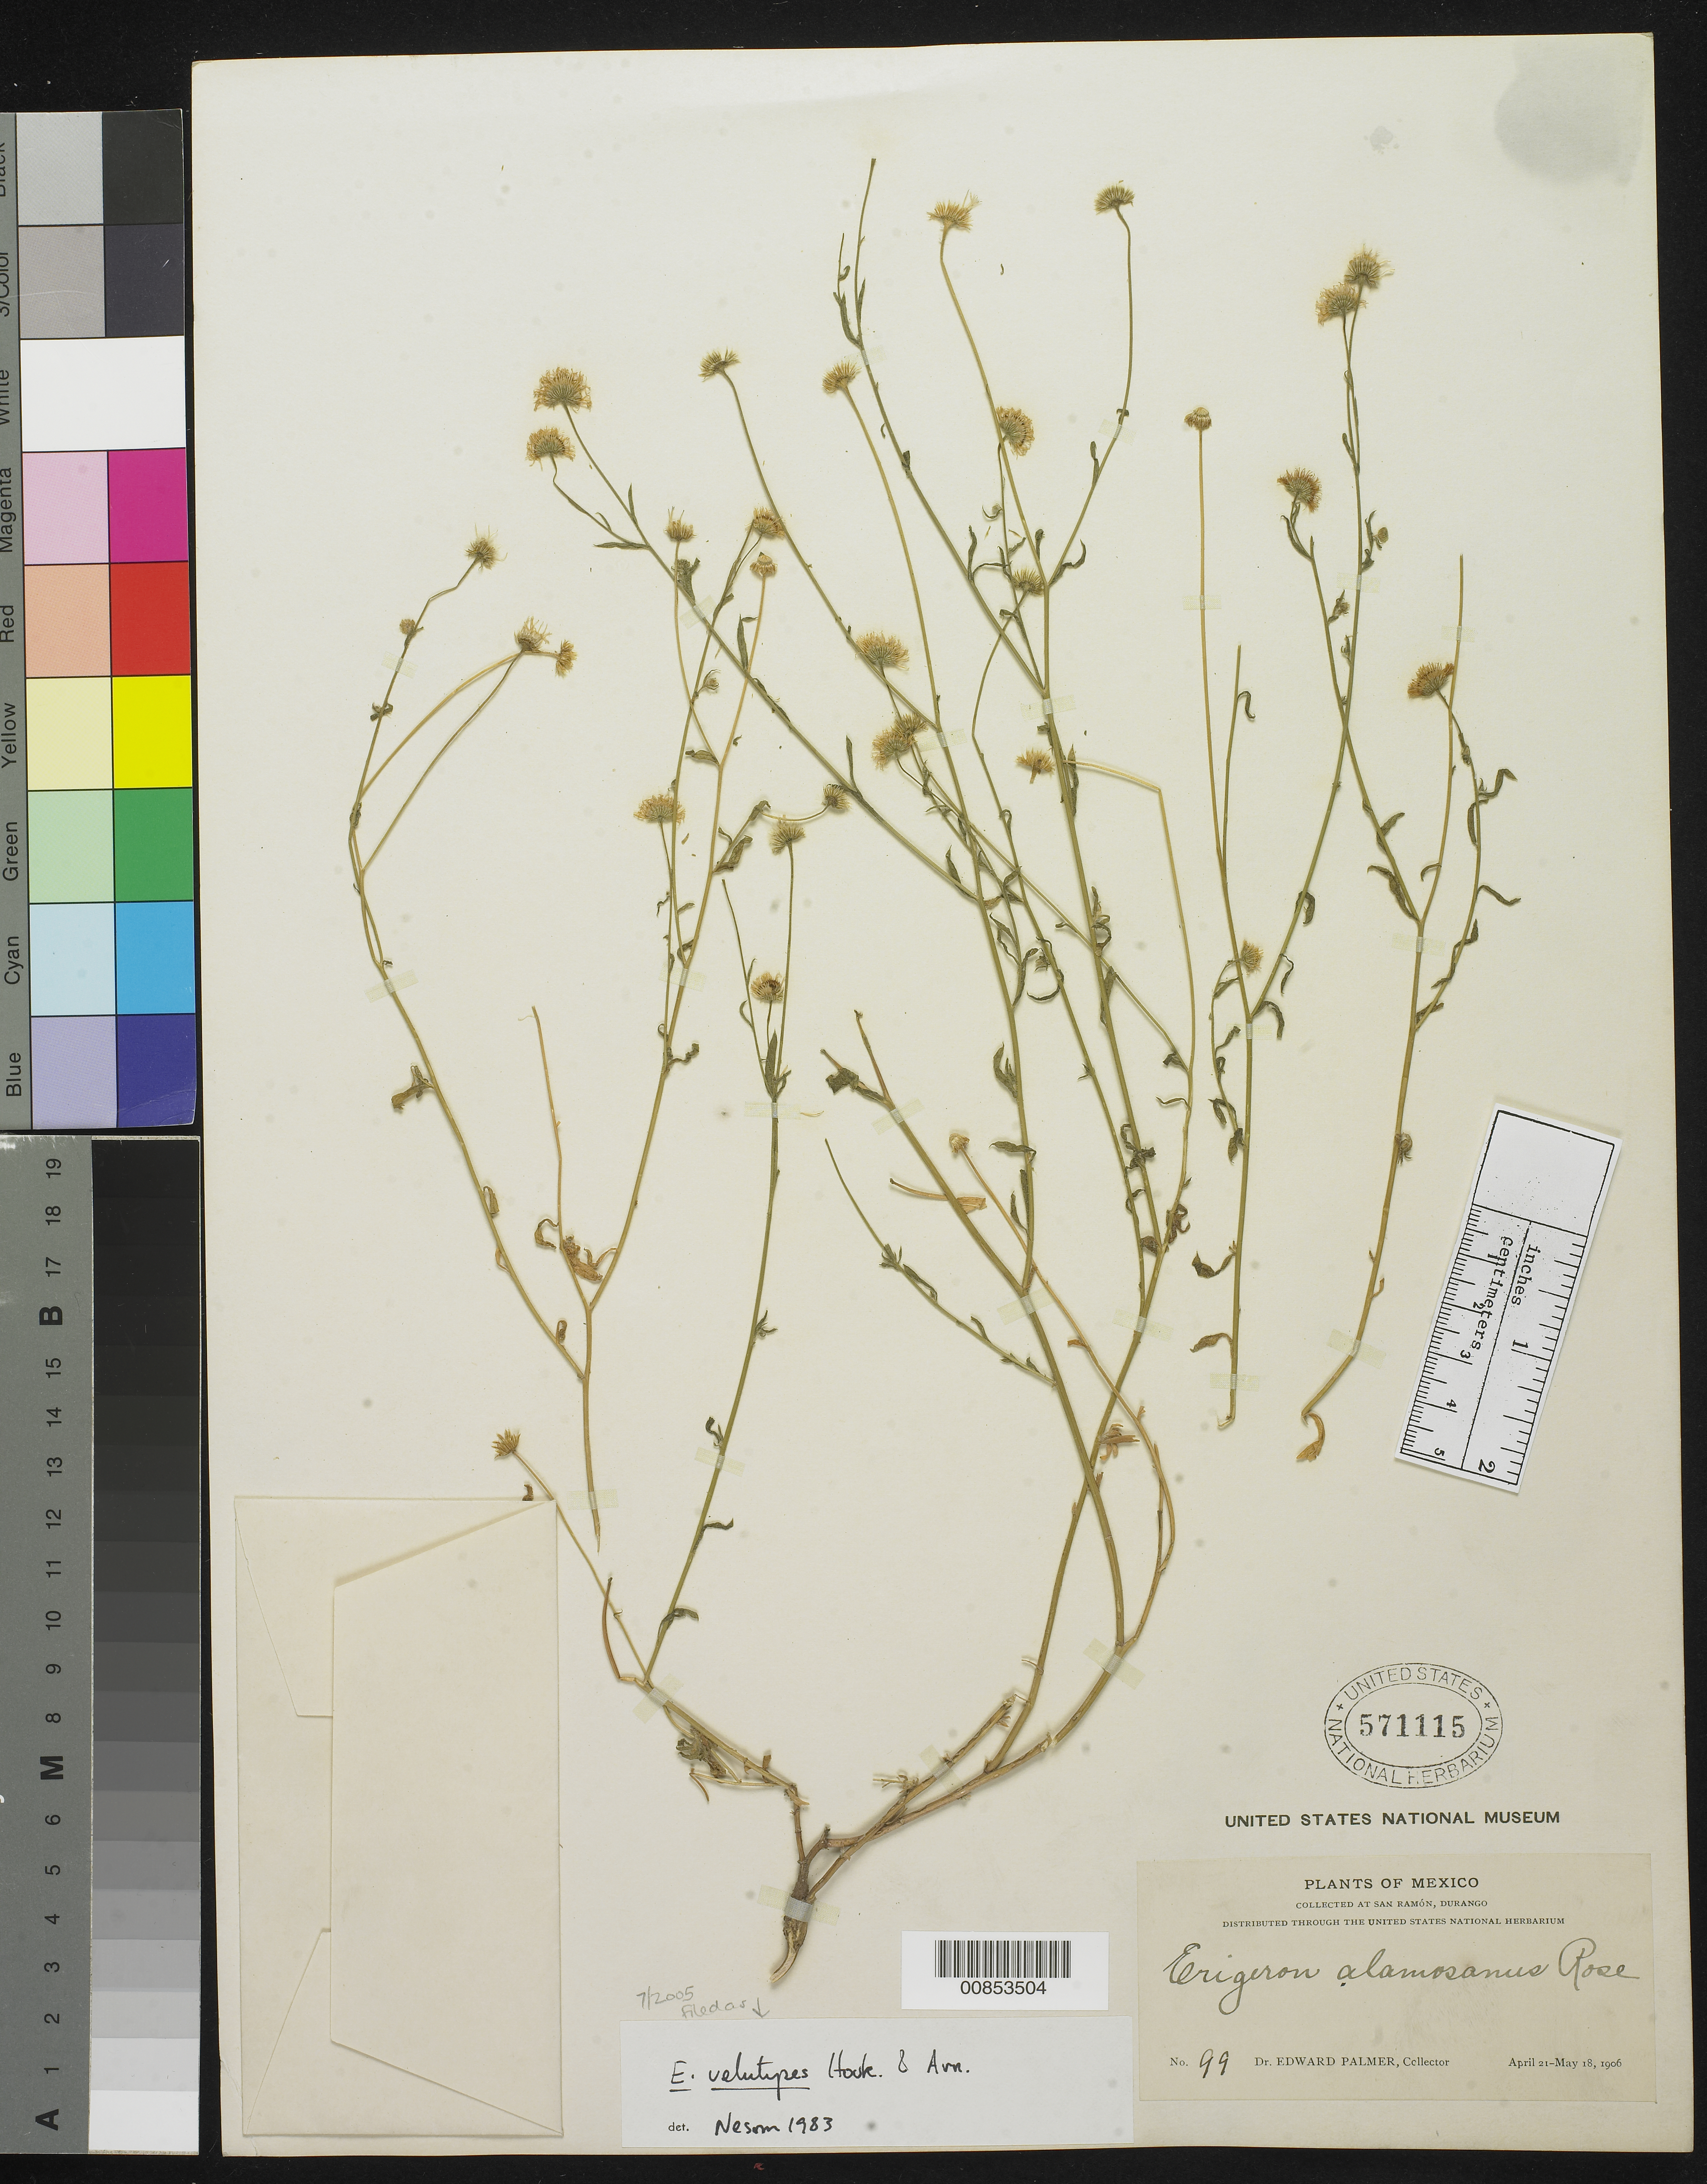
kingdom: Plantae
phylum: Tracheophyta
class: Magnoliopsida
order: Asterales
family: Asteraceae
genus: Erigeron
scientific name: Erigeron velutipes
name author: Hook. & Arn.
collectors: E. Palmer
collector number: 99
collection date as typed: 21 Apr 1906 to 18 May 1906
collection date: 1906-04-21/1906-05-18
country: Mexico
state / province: Durango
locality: San Ramón, Durango.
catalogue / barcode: US 571115